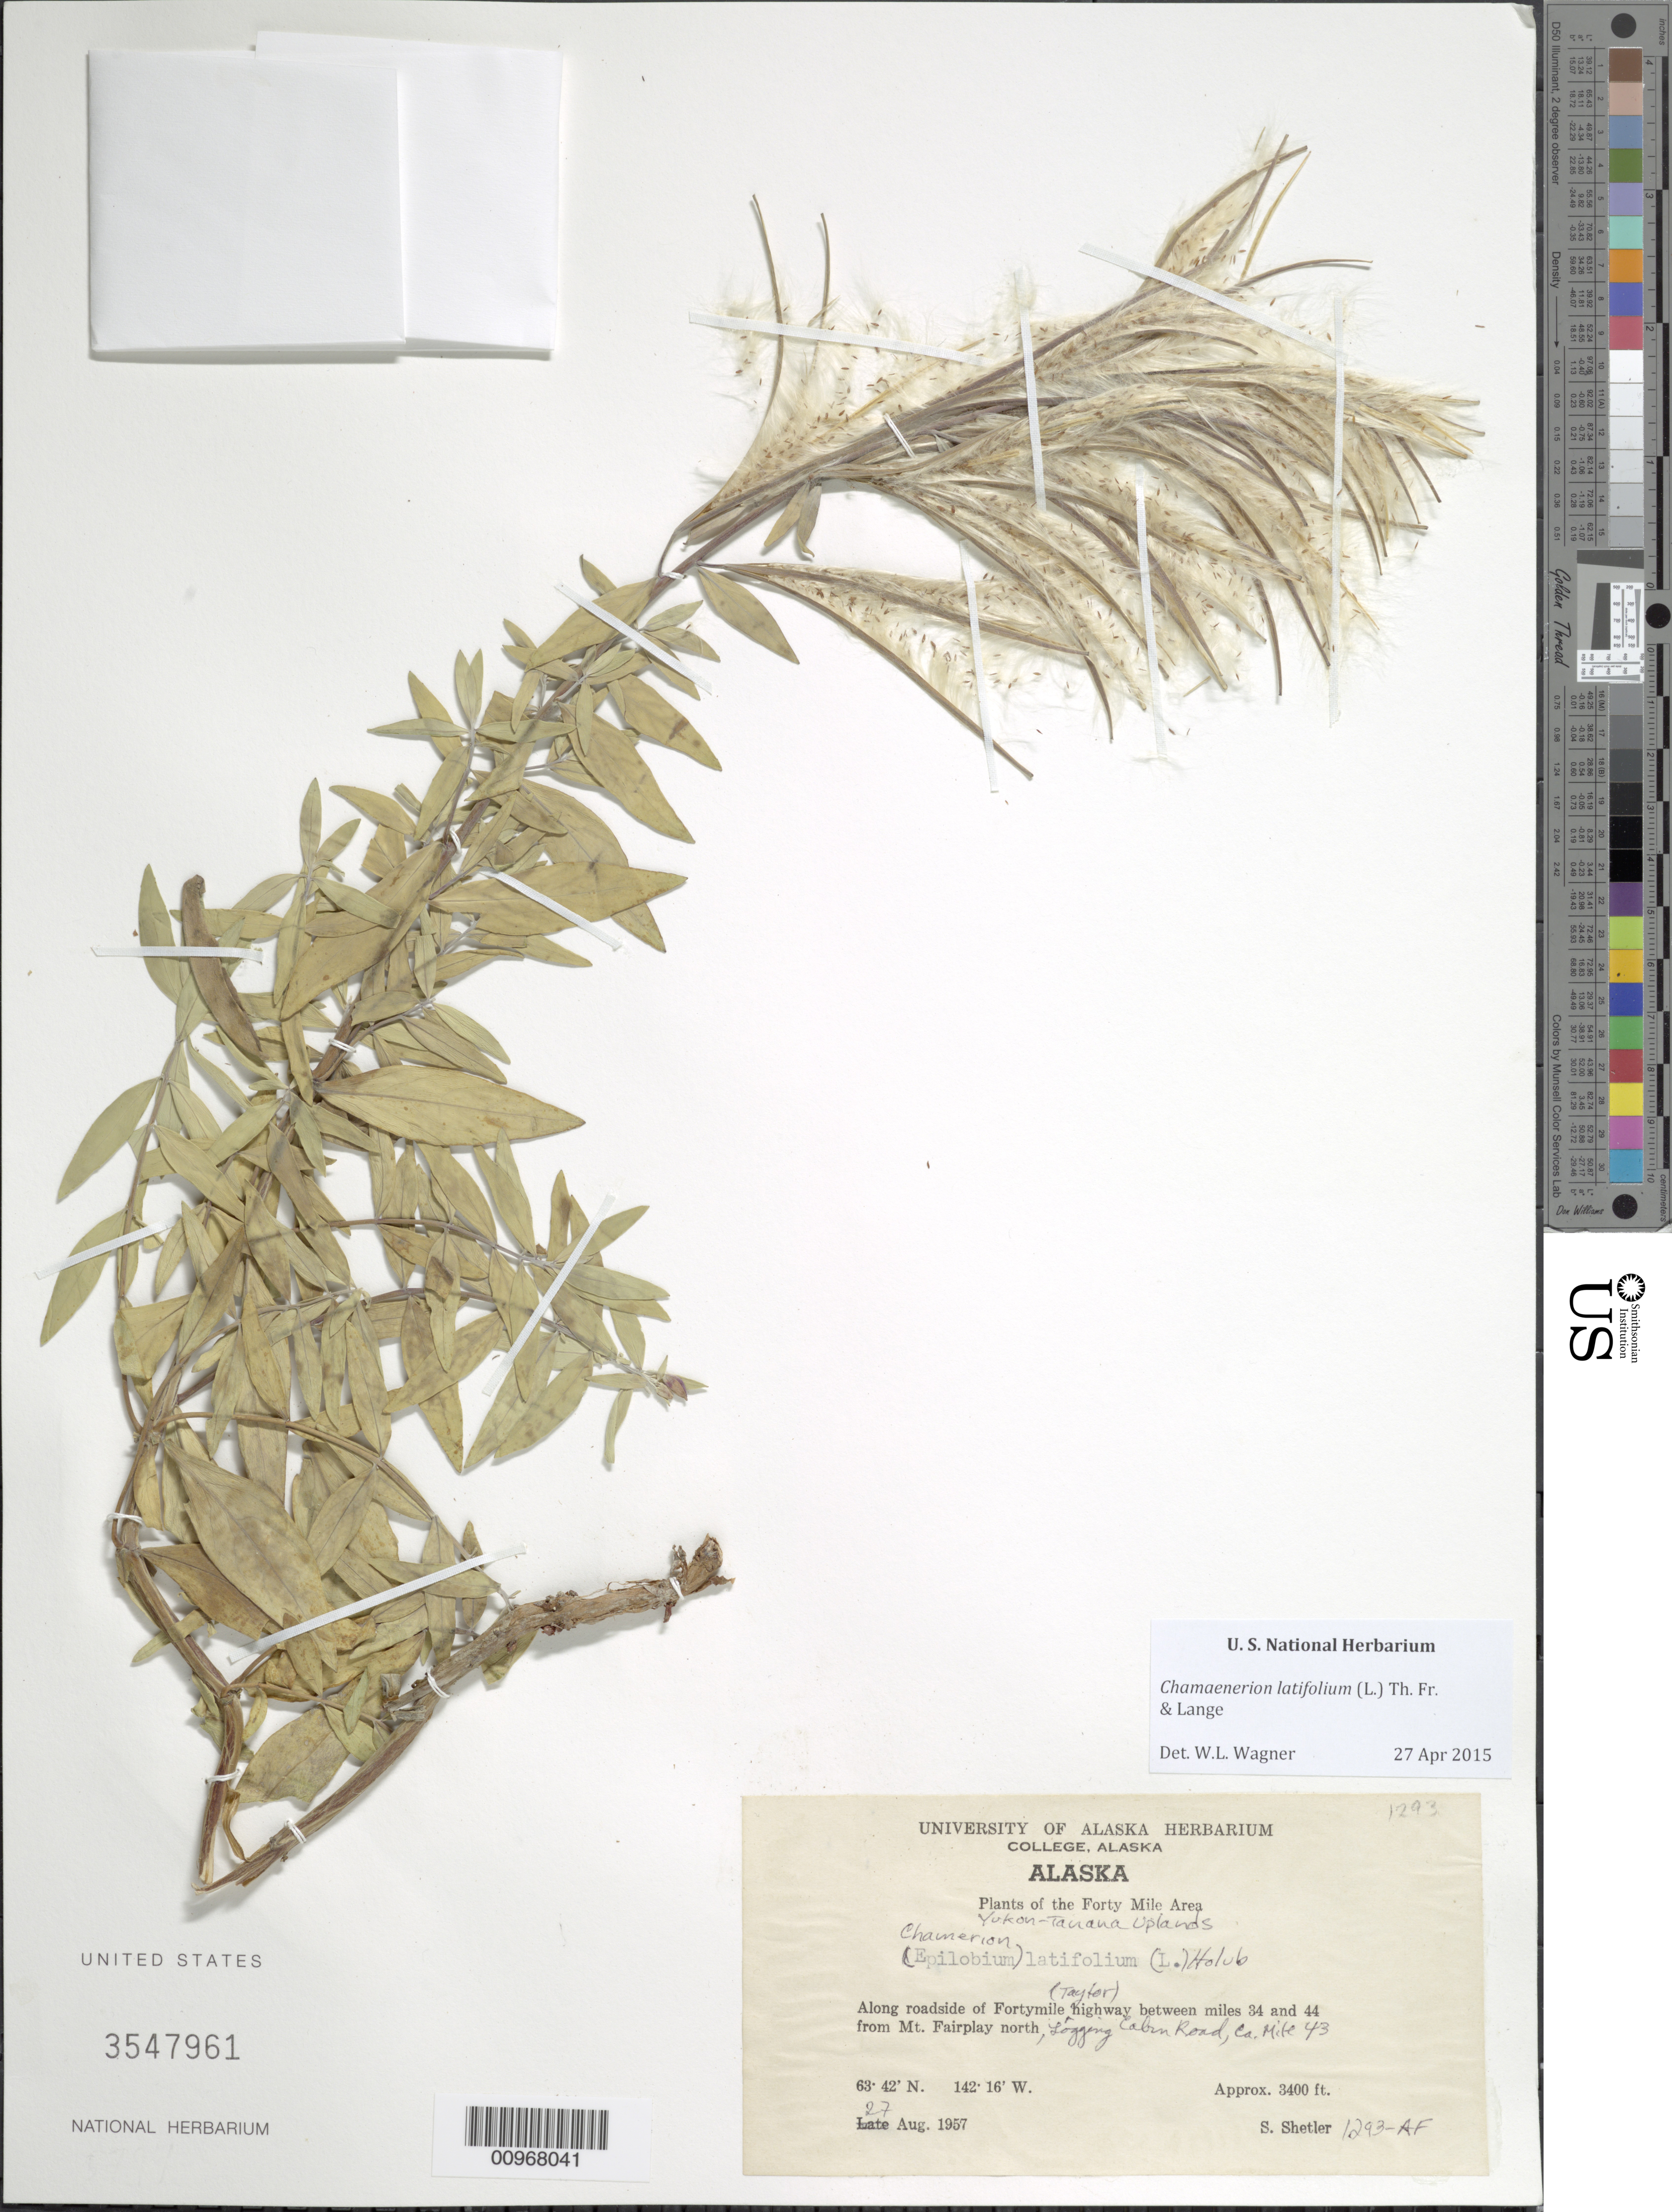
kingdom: Plantae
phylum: Tracheophyta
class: Magnoliopsida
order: Myrtales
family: Onagraceae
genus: Chamaenerion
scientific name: Chamaenerion latifolium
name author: (L.) Th. Fr. & Lange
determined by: Wagner, W. L., (BOT), Smithsonian Institution - National Museum of Natural History (UNITED STATES)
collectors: S. Shetler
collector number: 1293-AF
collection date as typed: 27 Aug. 1957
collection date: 1957-08-27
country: United States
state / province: Alaska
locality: Yukon-Tanana Uplands, Forty Mile Area, along Taylor highway between miles 34 and 44 from Mt. Fairplay north, Logging Cabin Road, ca mile 43.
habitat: Roadside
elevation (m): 1036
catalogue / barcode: US 3547961